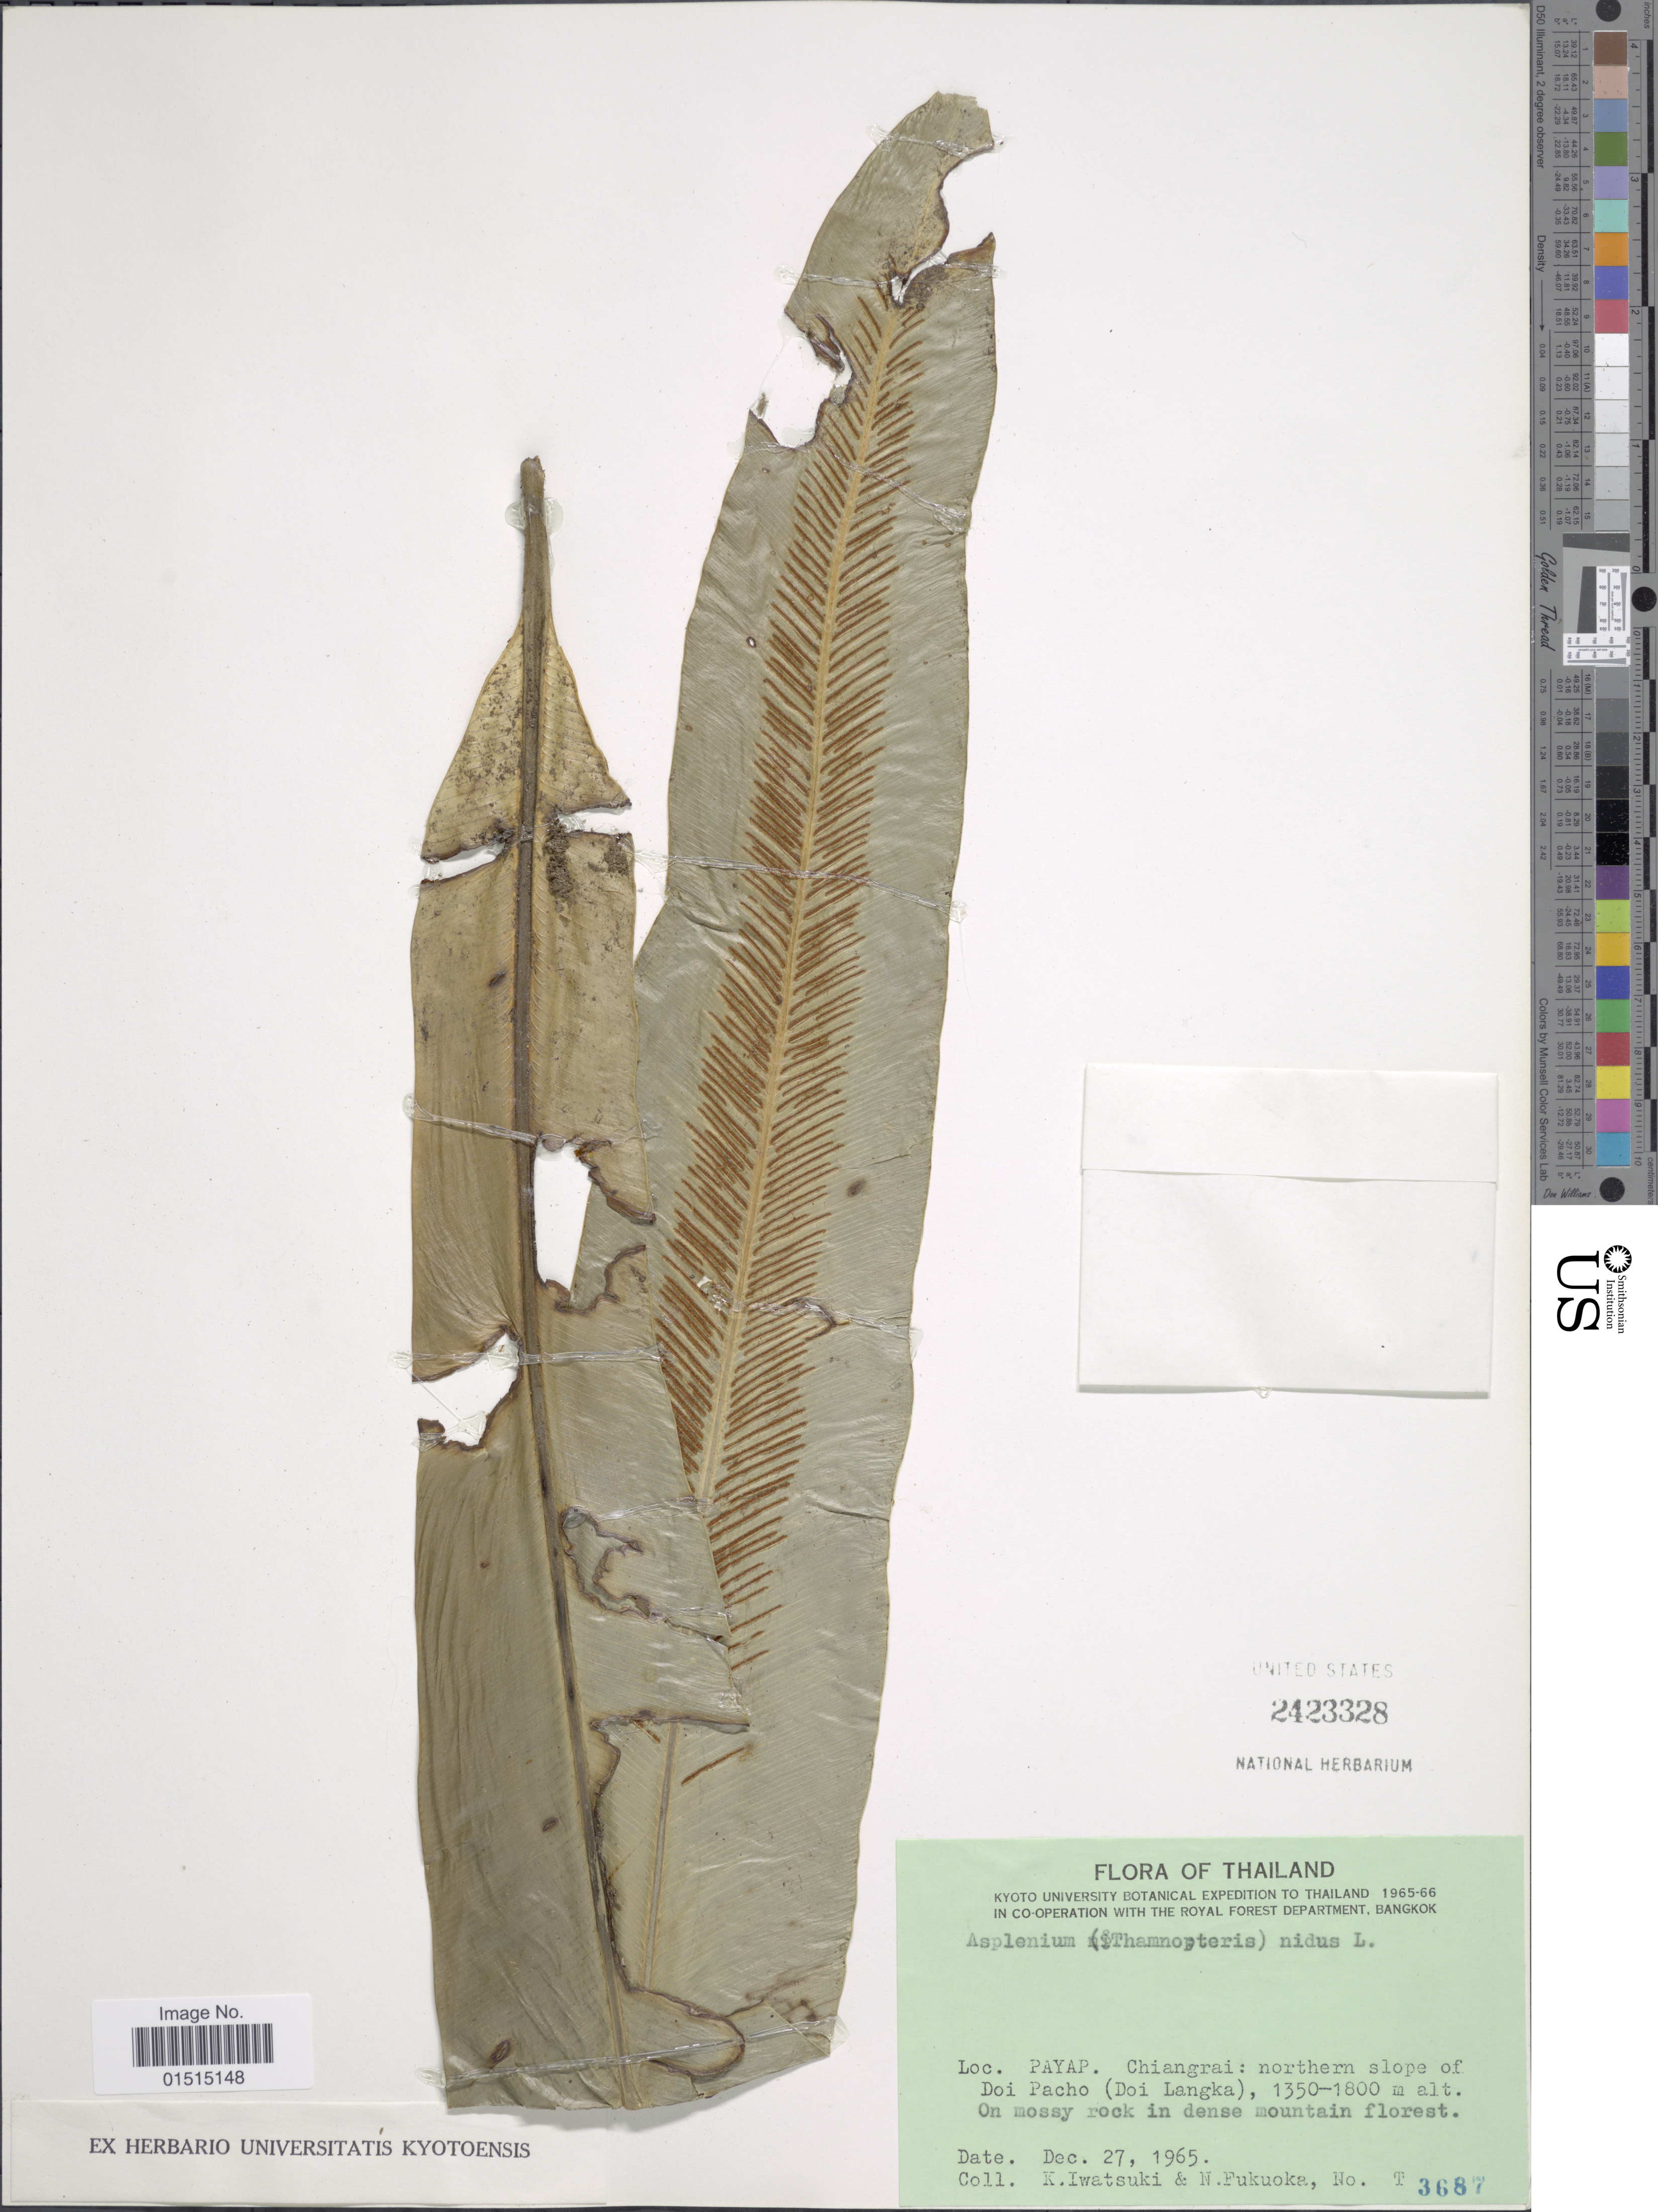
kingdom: Plantae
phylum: Tracheophyta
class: Polypodiopsida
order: Polypodiales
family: Aspleniaceae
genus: Asplenium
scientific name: Asplenium nidus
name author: L.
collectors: K. Iwatsuki & N. Fukuoka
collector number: T3687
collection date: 1965-12-27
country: Thailand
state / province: Chiang Rai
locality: Payap: northern slope of Doi Pacho (Doi Langka) On mossy rock in dense mountain florest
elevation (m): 1350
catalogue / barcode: US 2423328